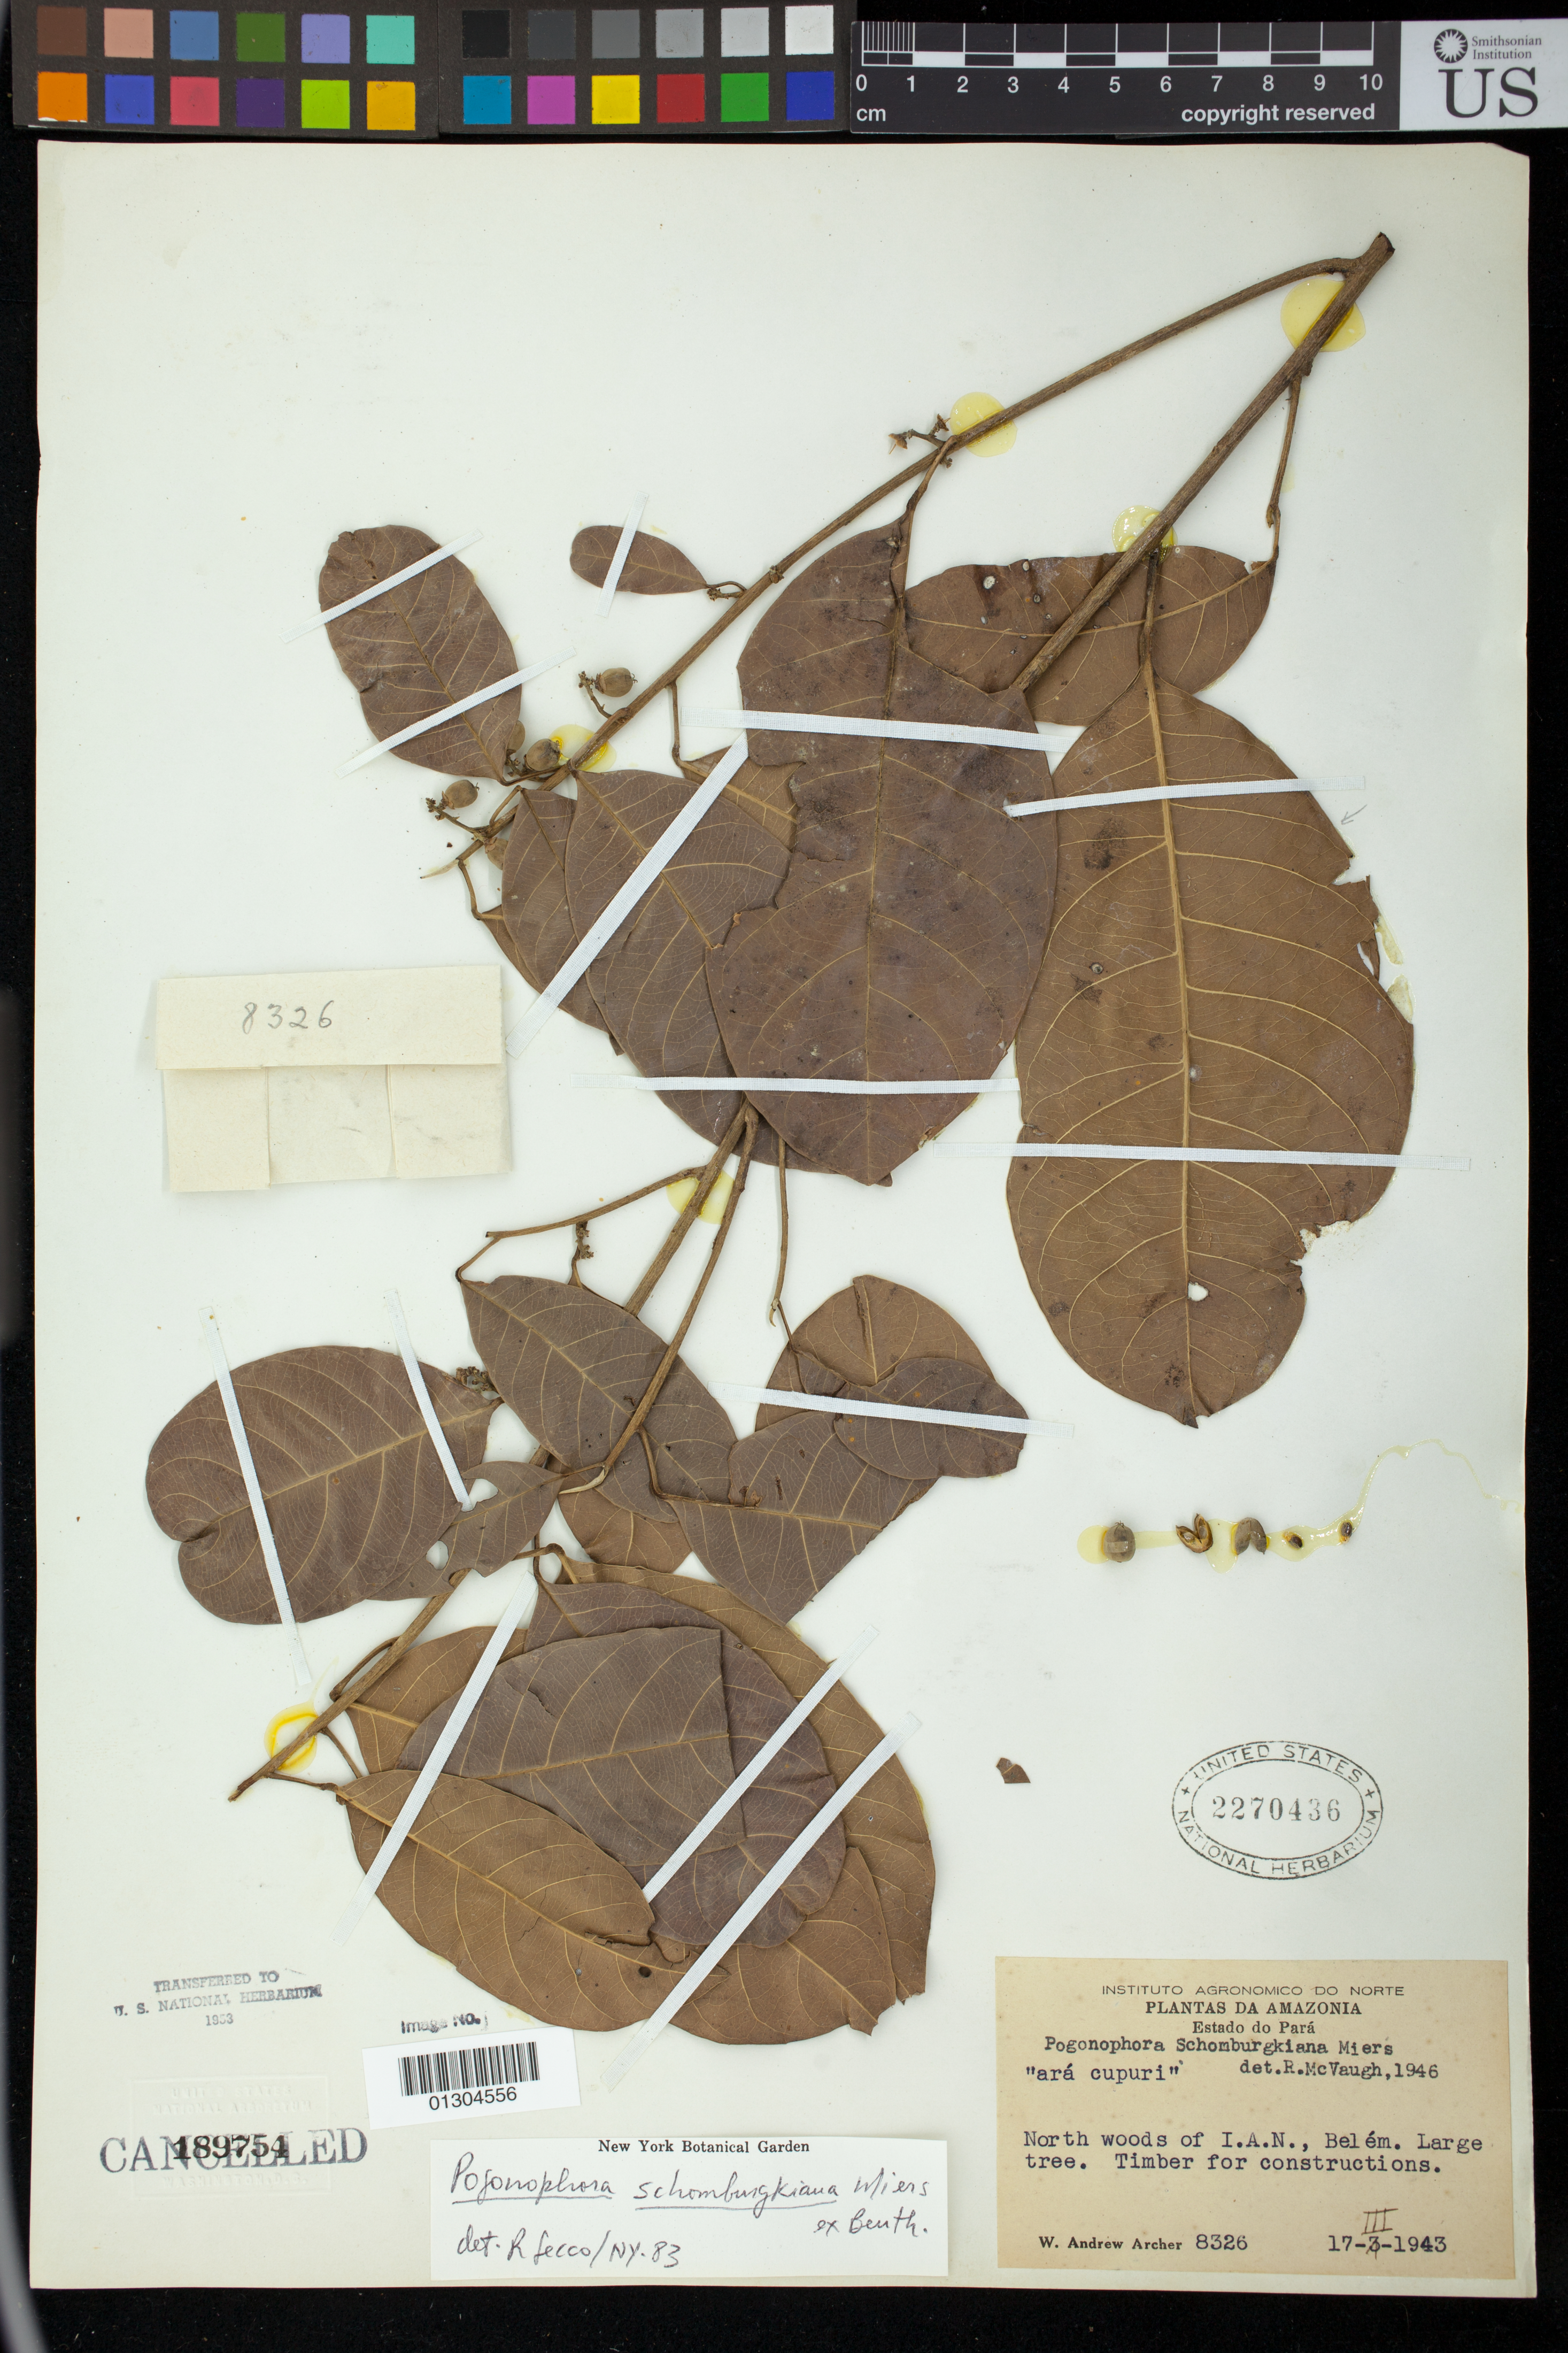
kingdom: Plantae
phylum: Tracheophyta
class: Magnoliopsida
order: Malpighiales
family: Peraceae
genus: Pogonophora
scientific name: Pogonophora schomburgkiana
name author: Miers ex Benth.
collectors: W. A. Archer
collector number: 8326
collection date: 1943-03-17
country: Brazil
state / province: Para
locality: North woods of I.A.N., Belem.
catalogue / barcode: US 2270436